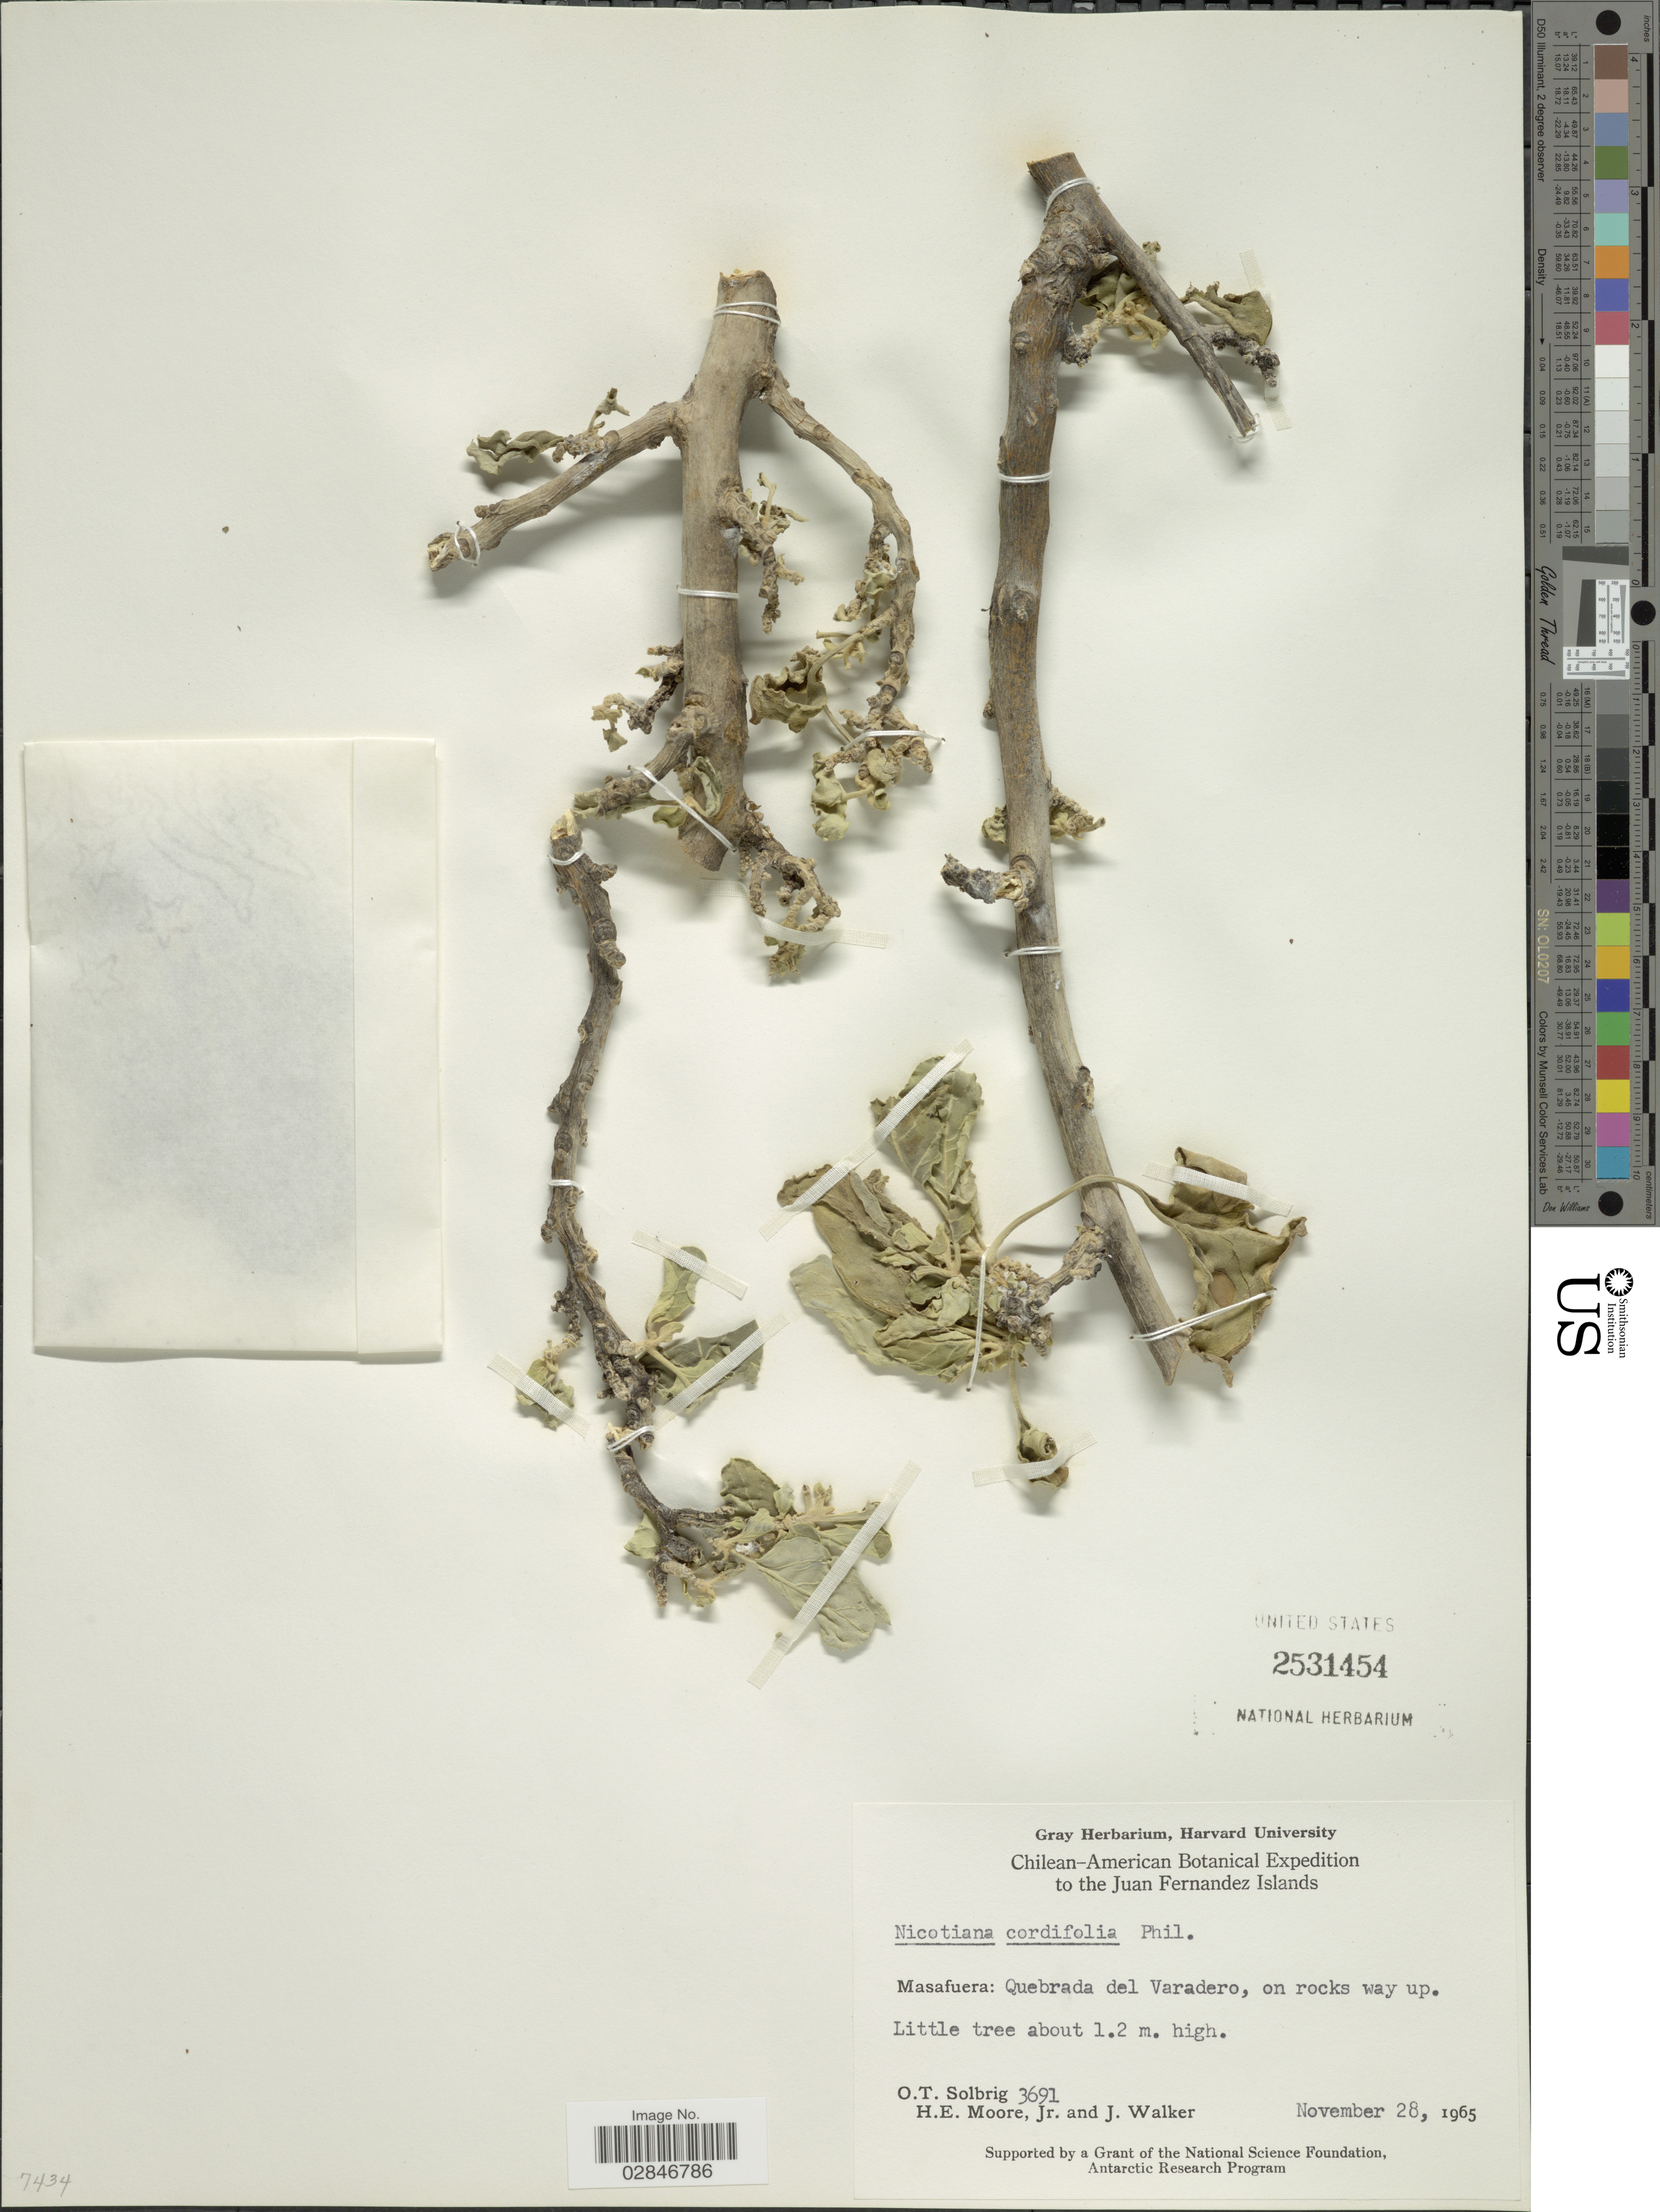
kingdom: Plantae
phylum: Tracheophyta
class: Magnoliopsida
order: Solanales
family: Solanaceae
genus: Nicotiana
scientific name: Nicotiana cordifolia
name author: Phil.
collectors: O. T. Solbrig, H. Moore & J. Walker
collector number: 3691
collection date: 1965-11-28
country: Chile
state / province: Valparaíso (V)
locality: Juan Fernandez Islands, Masafuera: Quebrada del Veradero.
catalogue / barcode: US 2531454